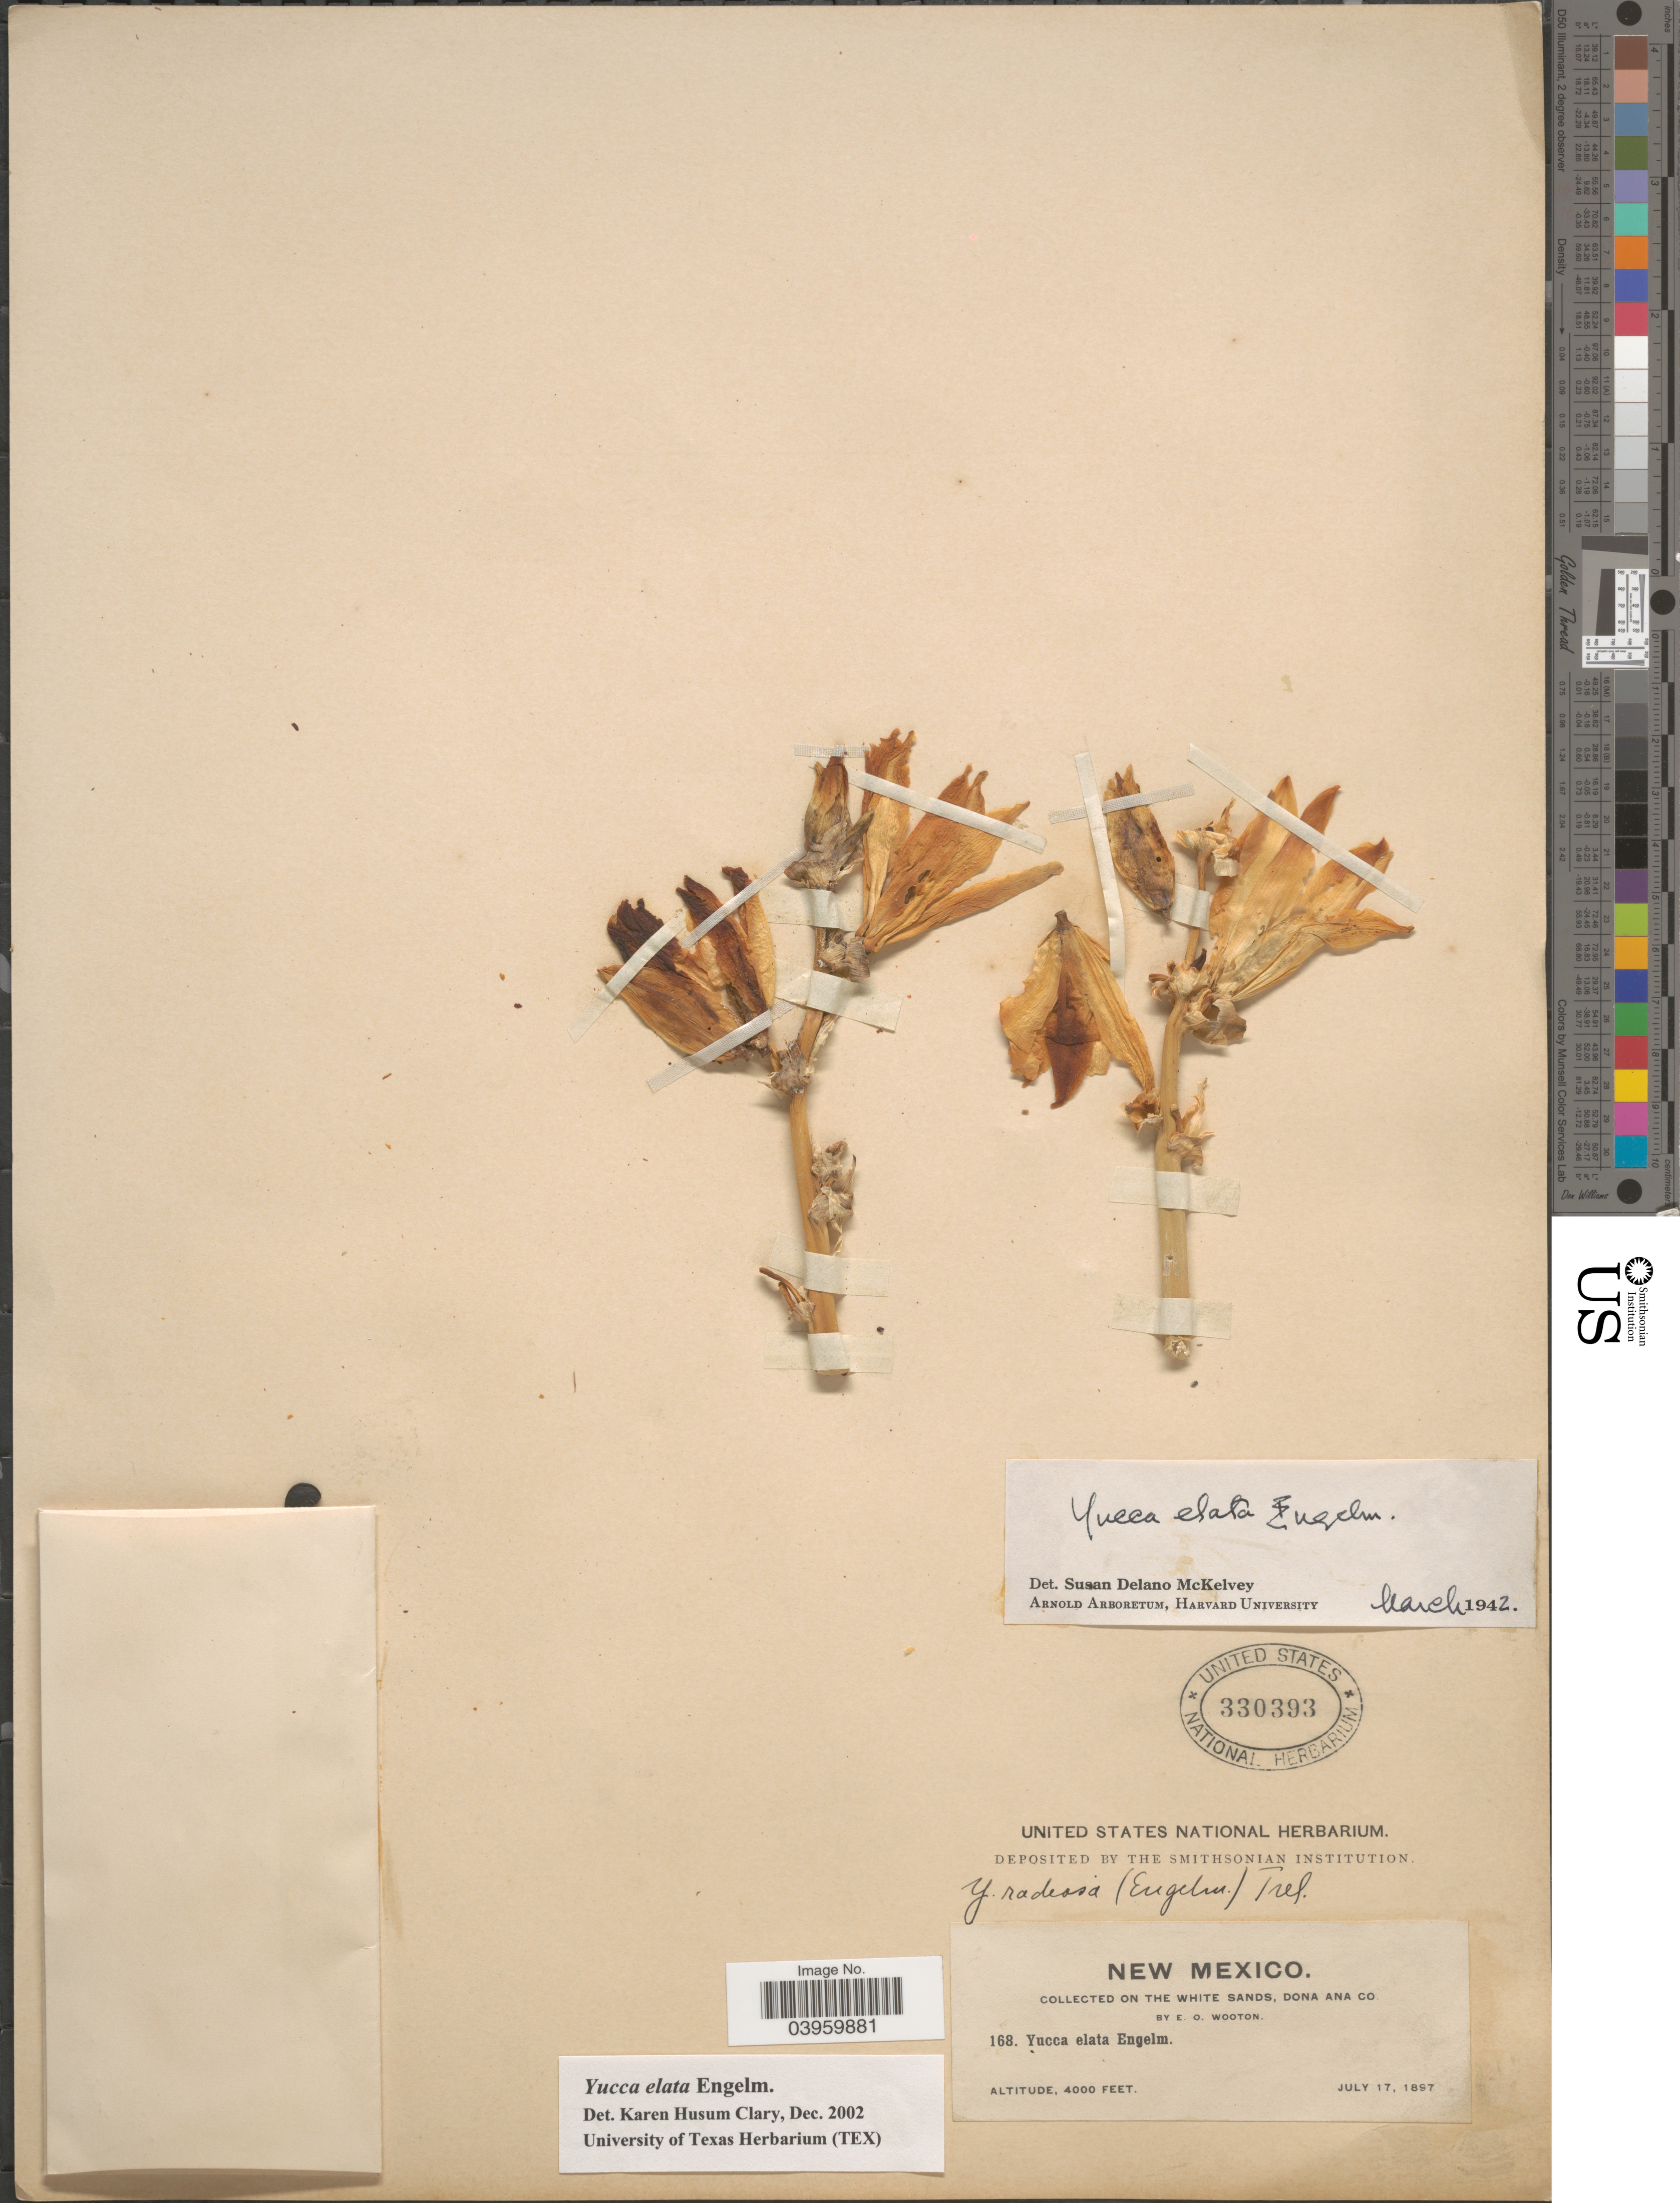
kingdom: Plantae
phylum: Tracheophyta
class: Liliopsida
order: Asparagales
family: Asparagaceae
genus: Yucca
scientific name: Yucca elata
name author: (Engelm.) Engelm.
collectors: E. O. Wooton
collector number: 168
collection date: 1897-07-17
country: United States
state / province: New Mexico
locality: On the White Sands, Dona Ana Co.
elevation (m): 1219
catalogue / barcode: US 330393